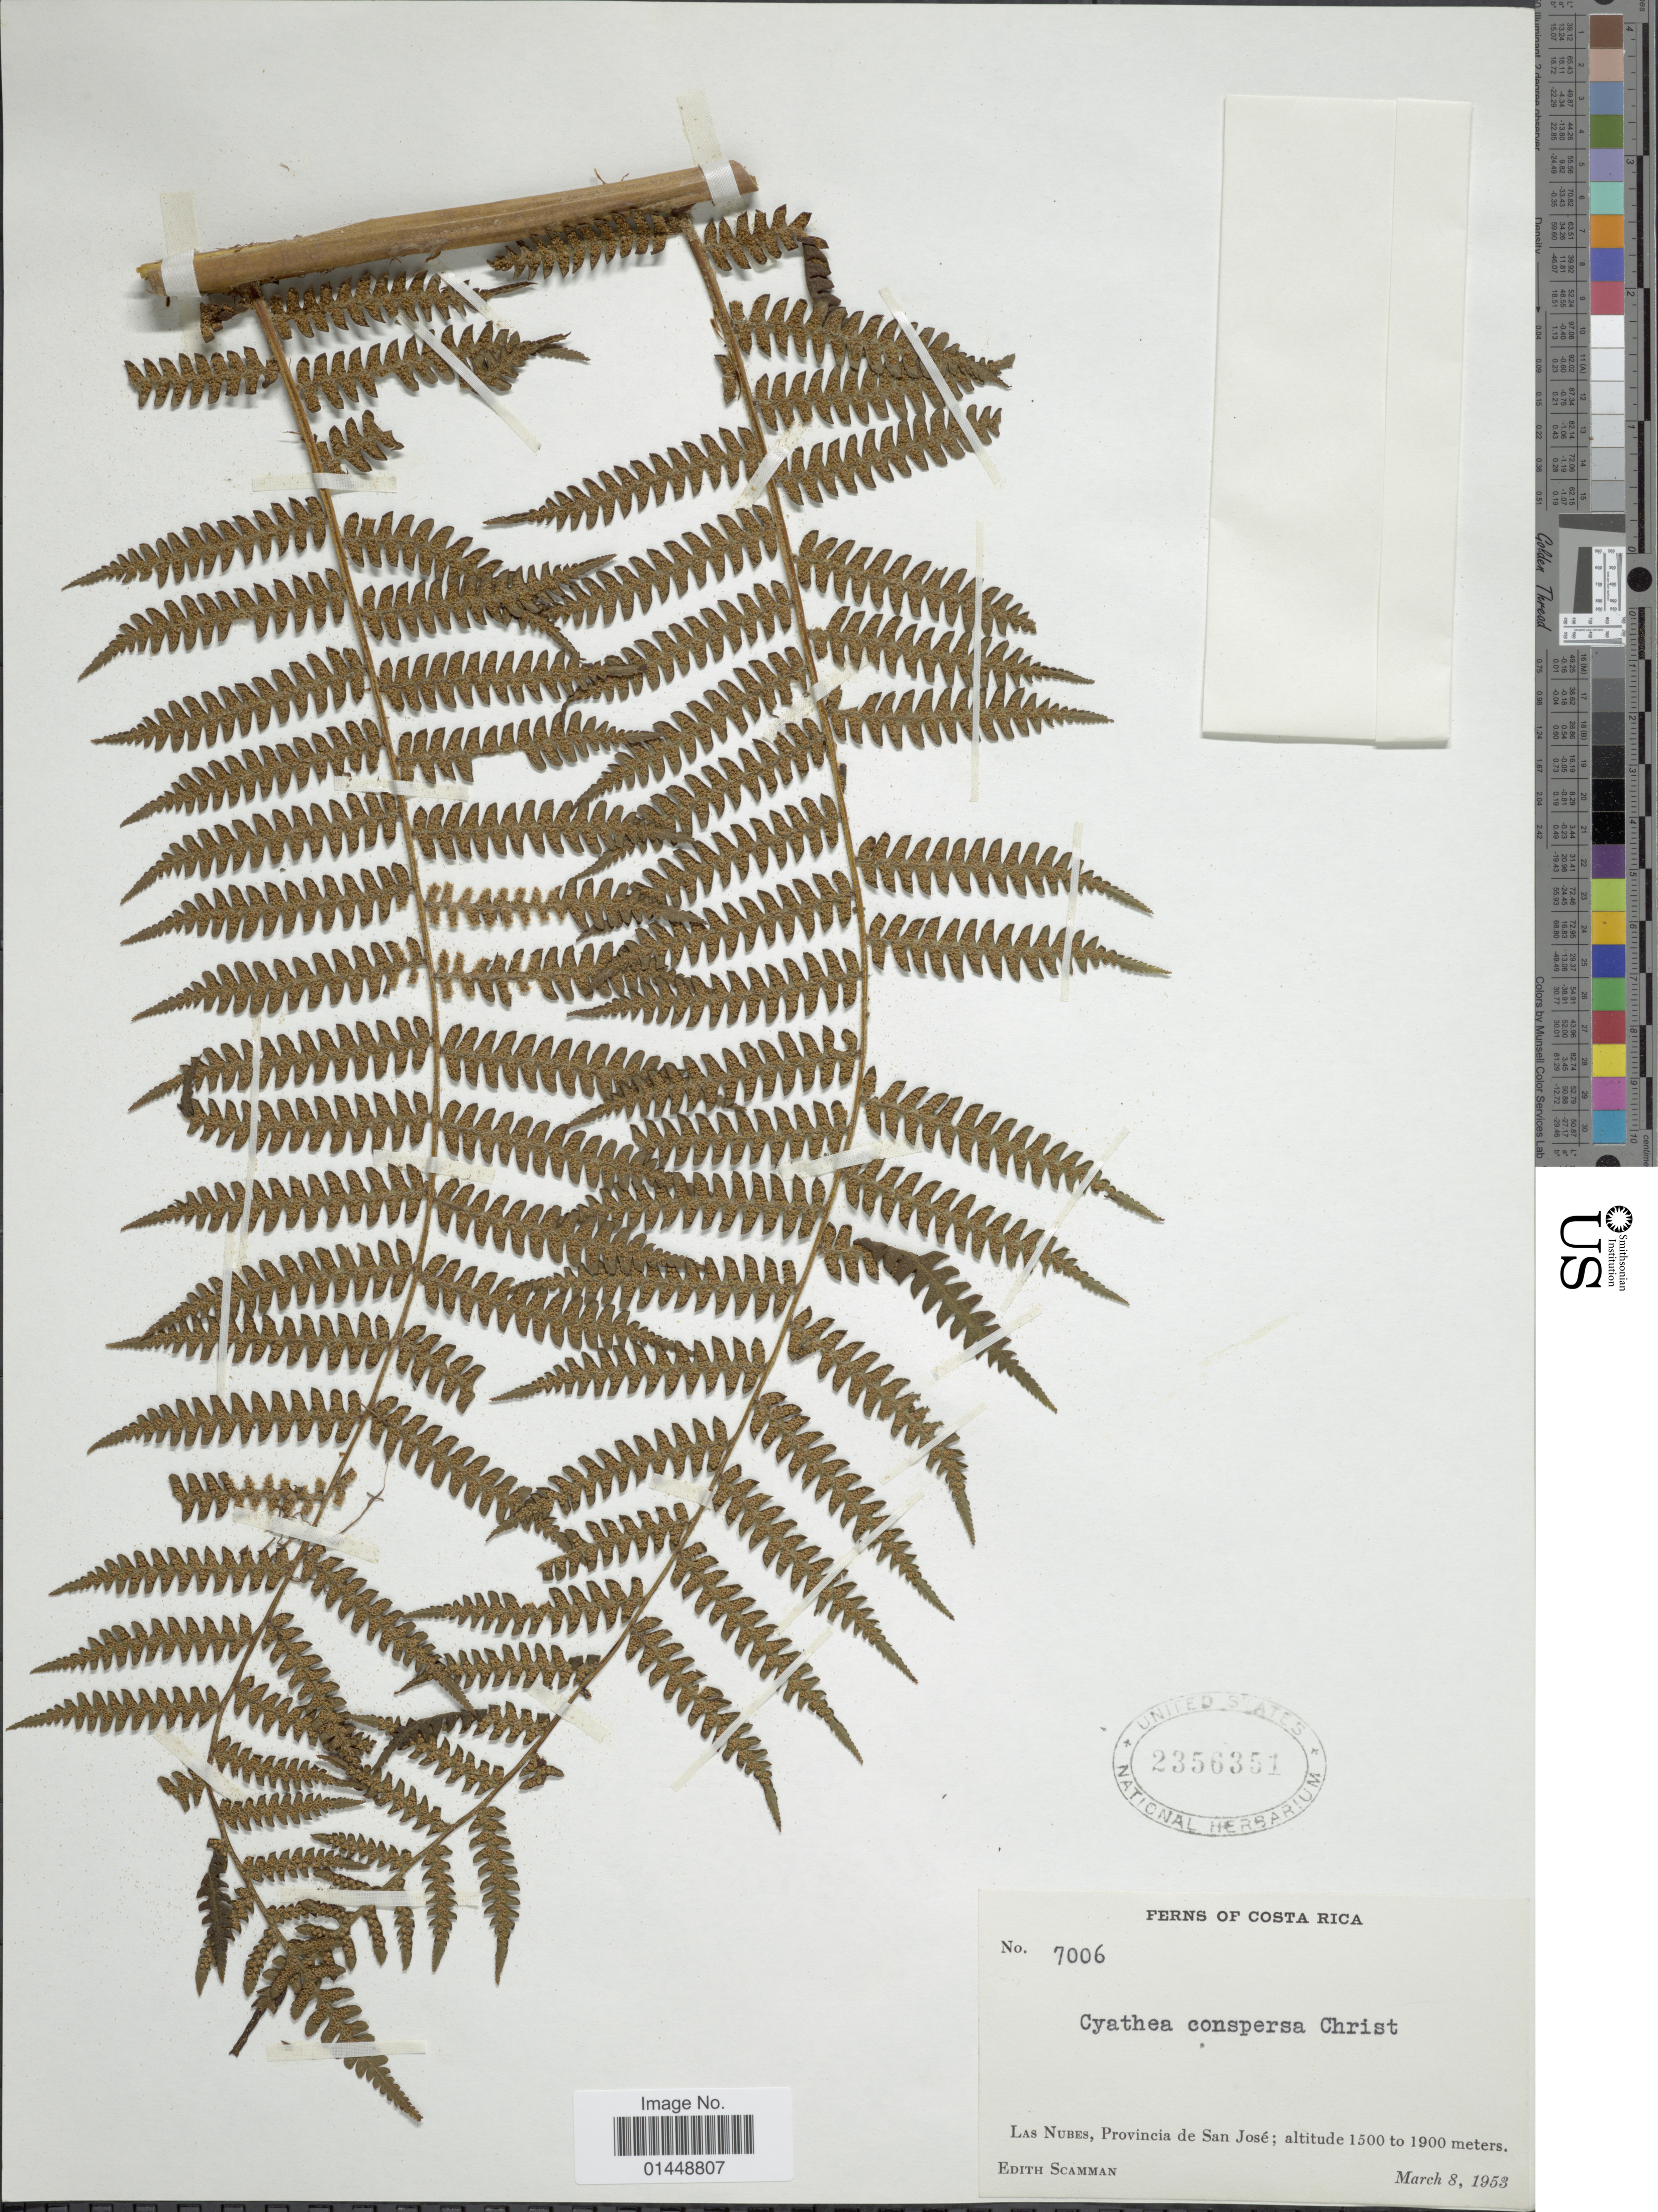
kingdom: Plantae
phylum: Tracheophyta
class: Polypodiopsida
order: Cyatheales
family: Cyatheaceae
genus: Cyathea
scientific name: Cyathea fulva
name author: (M. Martens & Galeotti) Fée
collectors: E. Scamman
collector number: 7006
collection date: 1953-03-08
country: Costa Rica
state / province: San José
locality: Las Nubes, Provincia de San José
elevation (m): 1500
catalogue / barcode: US 2356351